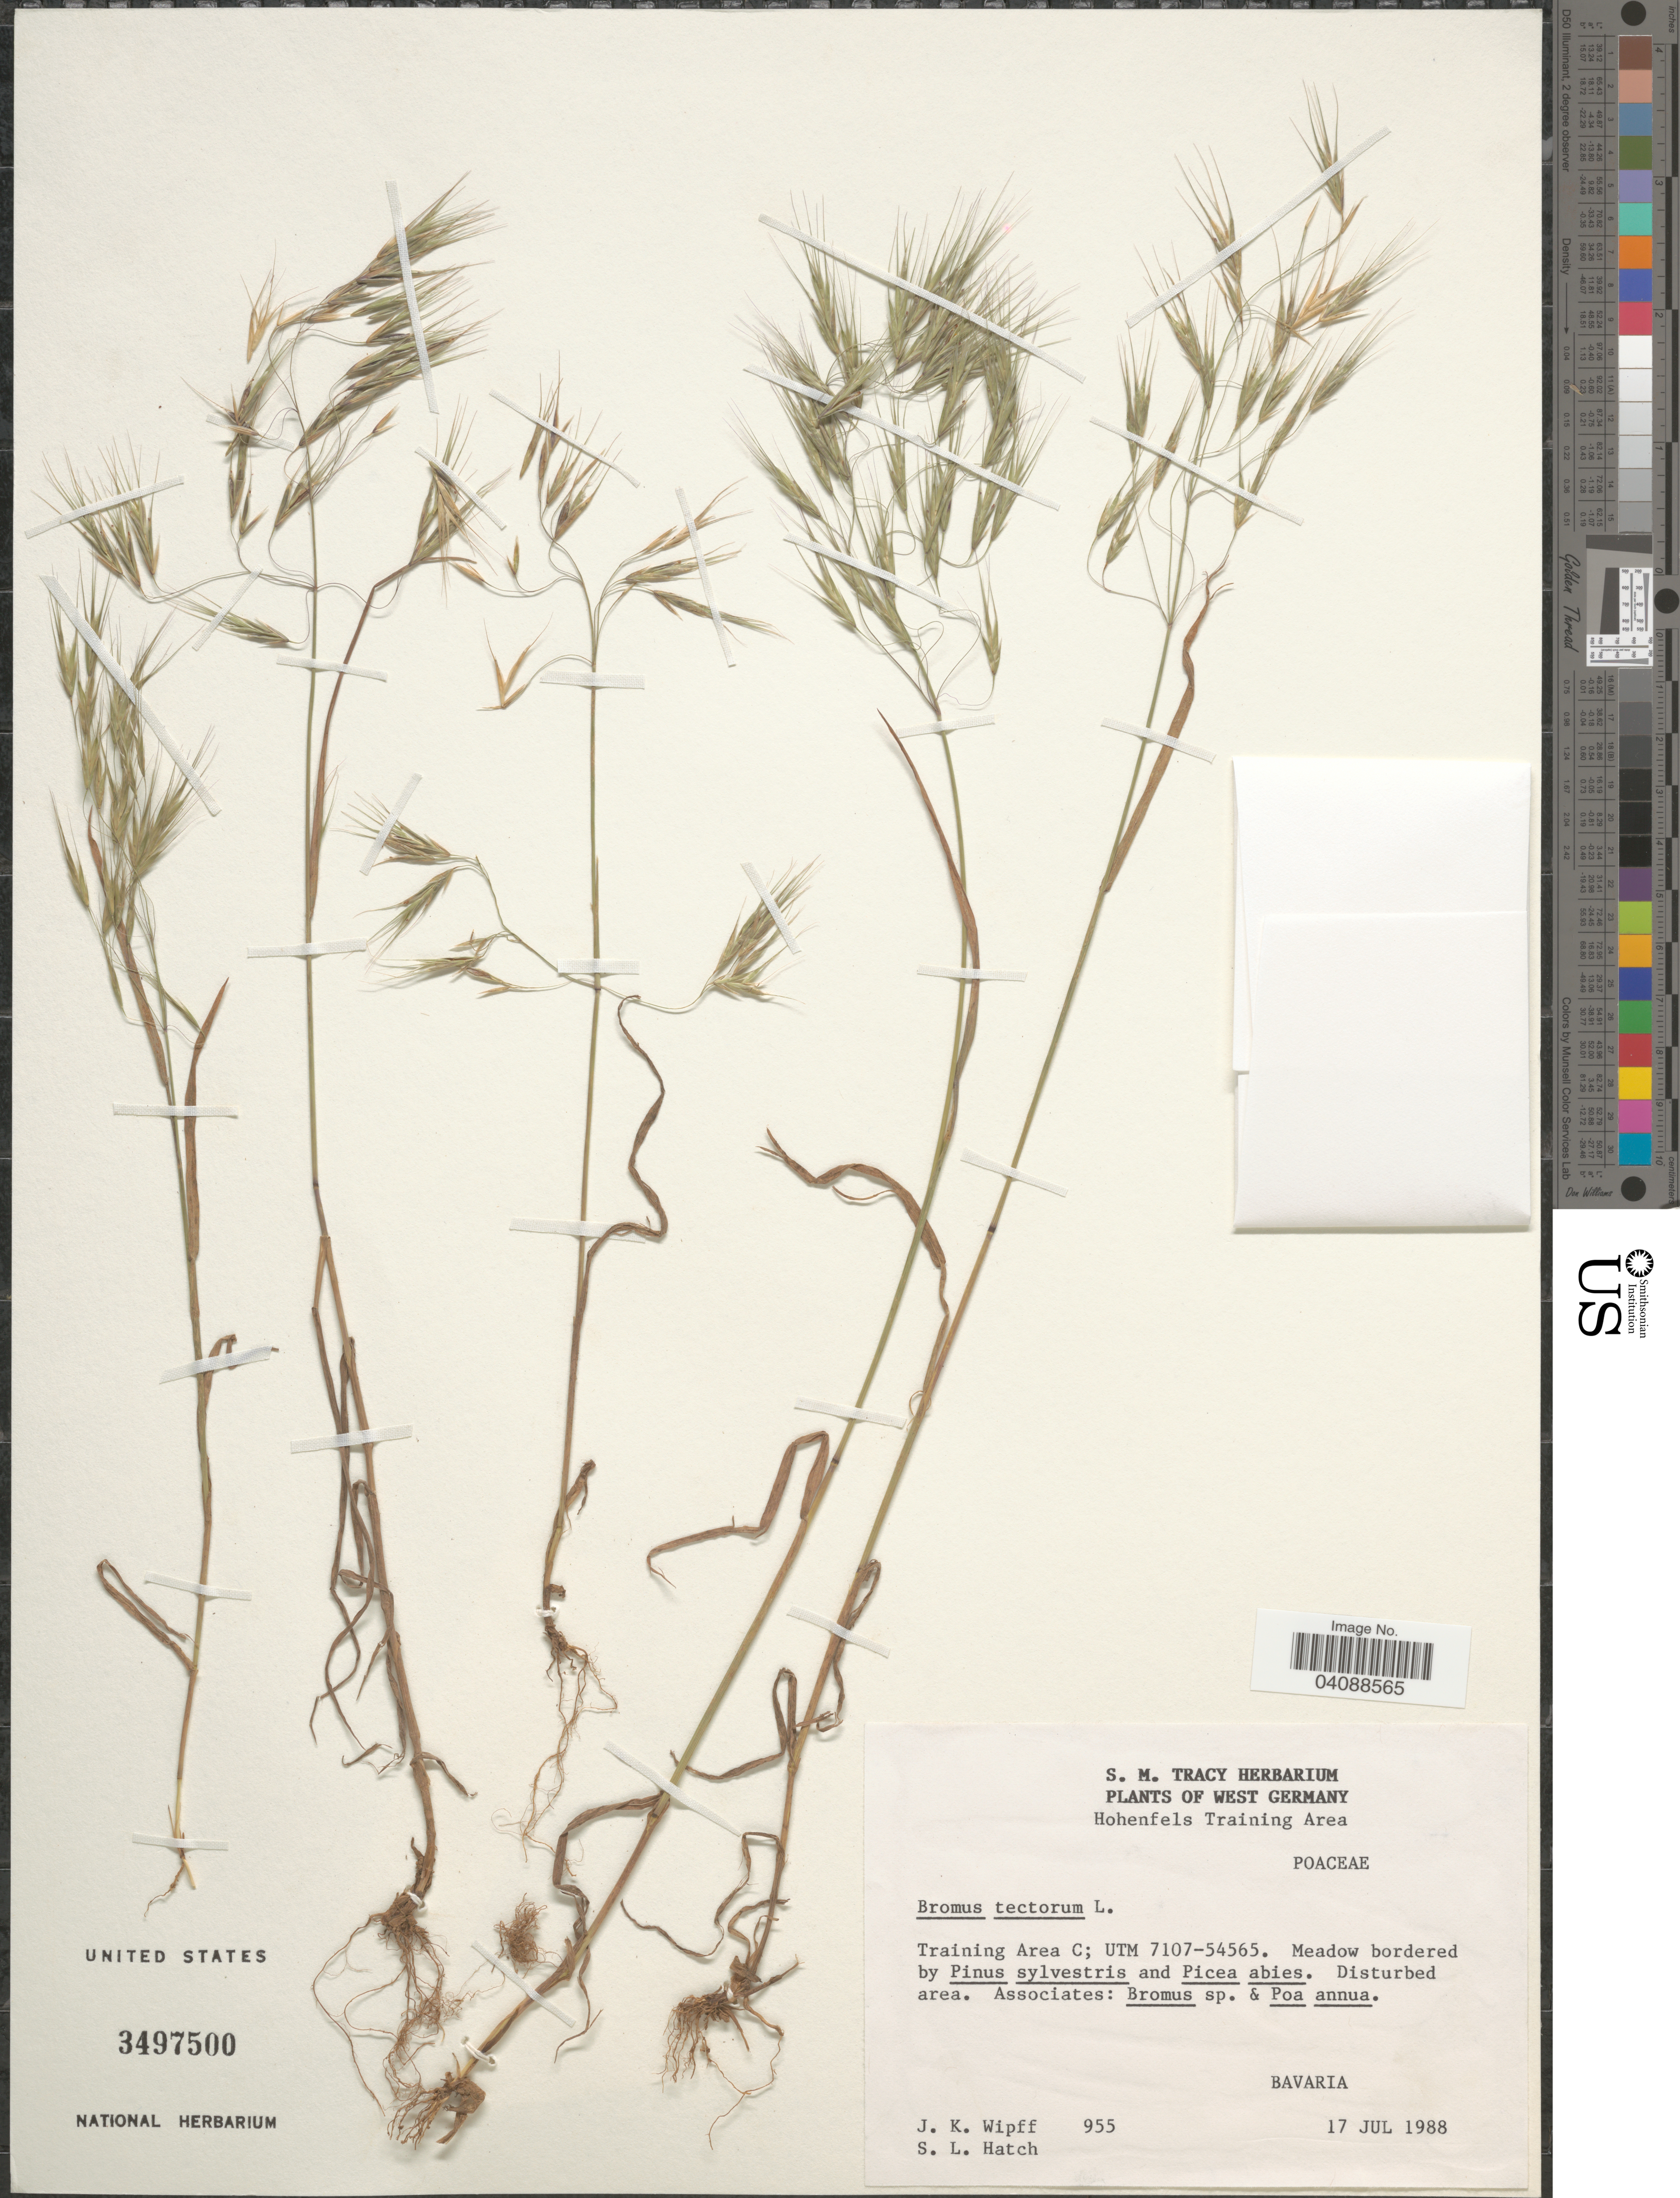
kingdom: Plantae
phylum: Tracheophyta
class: Liliopsida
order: Poales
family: Poaceae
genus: Bromus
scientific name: Bromus tectorum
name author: L.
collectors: J. K. Wipff & S. Hatch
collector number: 955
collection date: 1988-07-17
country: Germany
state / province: Bayern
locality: West Germany. Hohenfels Training Area. Training Area C; UTM 7107-54565. Meadow bordered. Bavaria.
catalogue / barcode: US 3497500